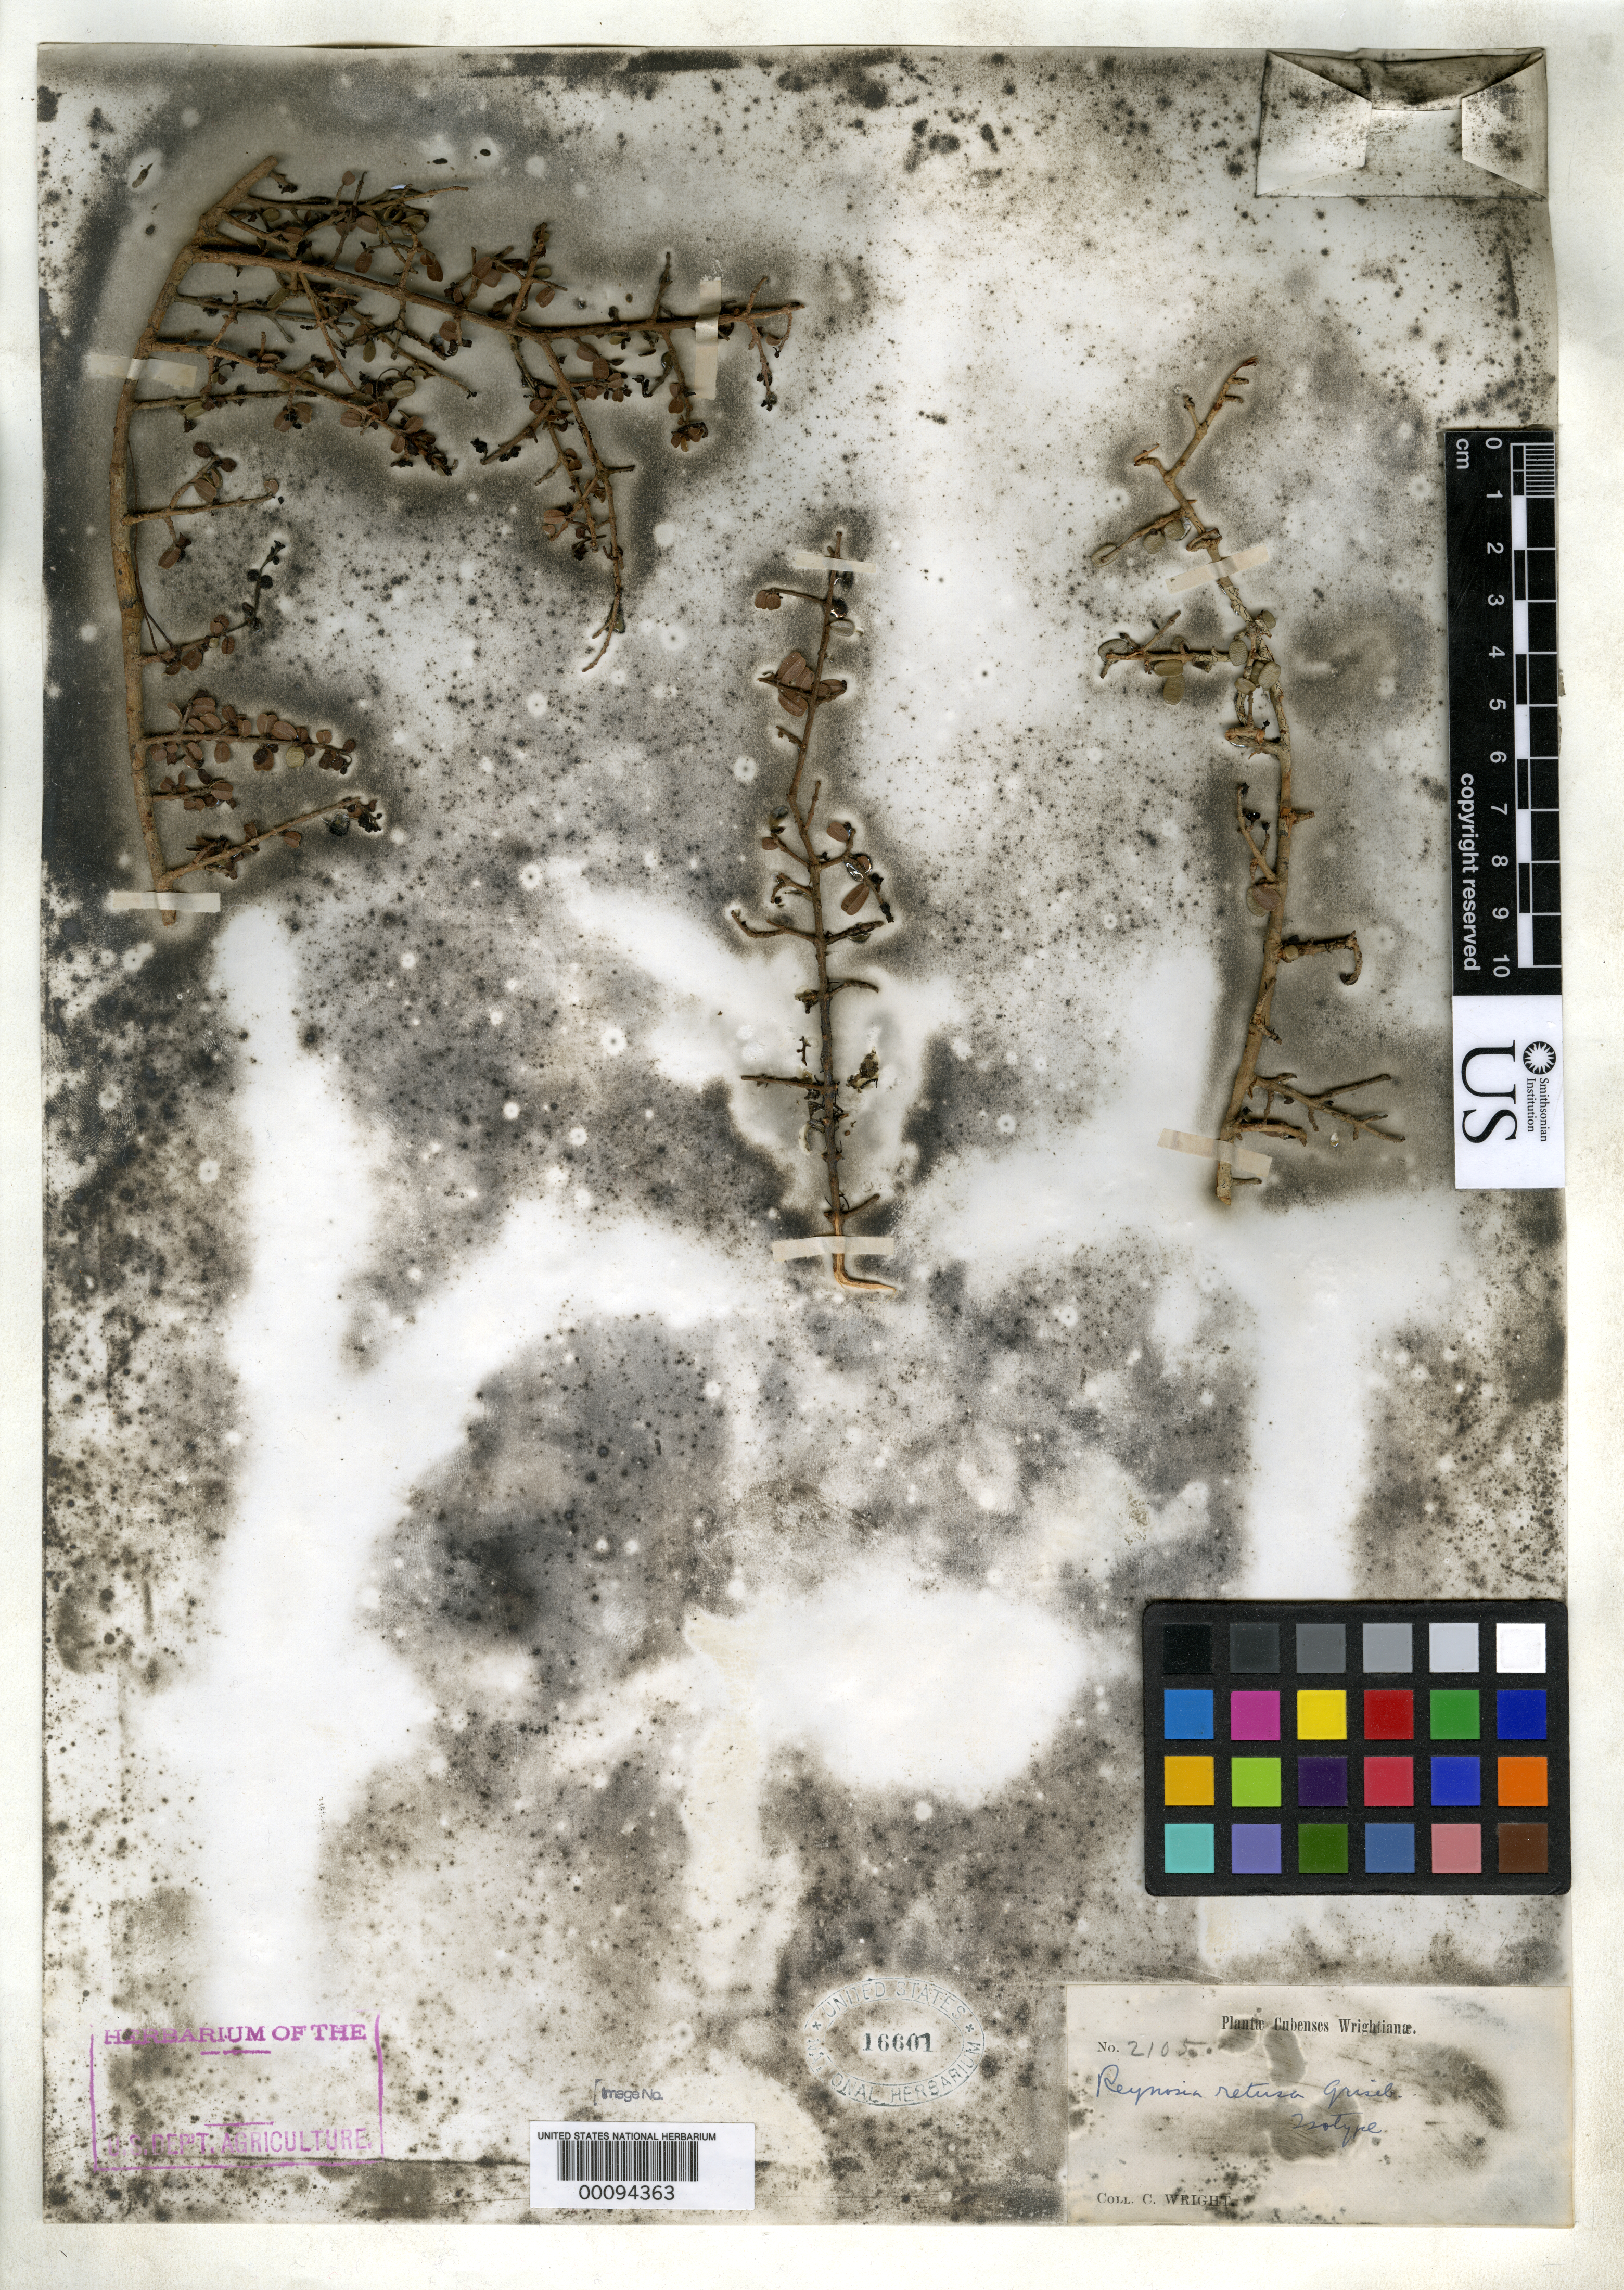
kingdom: Plantae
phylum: Tracheophyta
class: Magnoliopsida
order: Rosales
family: Rhamnaceae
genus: Reynosia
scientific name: Reynosia retusa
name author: Griseb.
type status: Isotype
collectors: C. Wright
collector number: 2105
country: Cuba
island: Greater Antilles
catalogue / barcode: US 16601